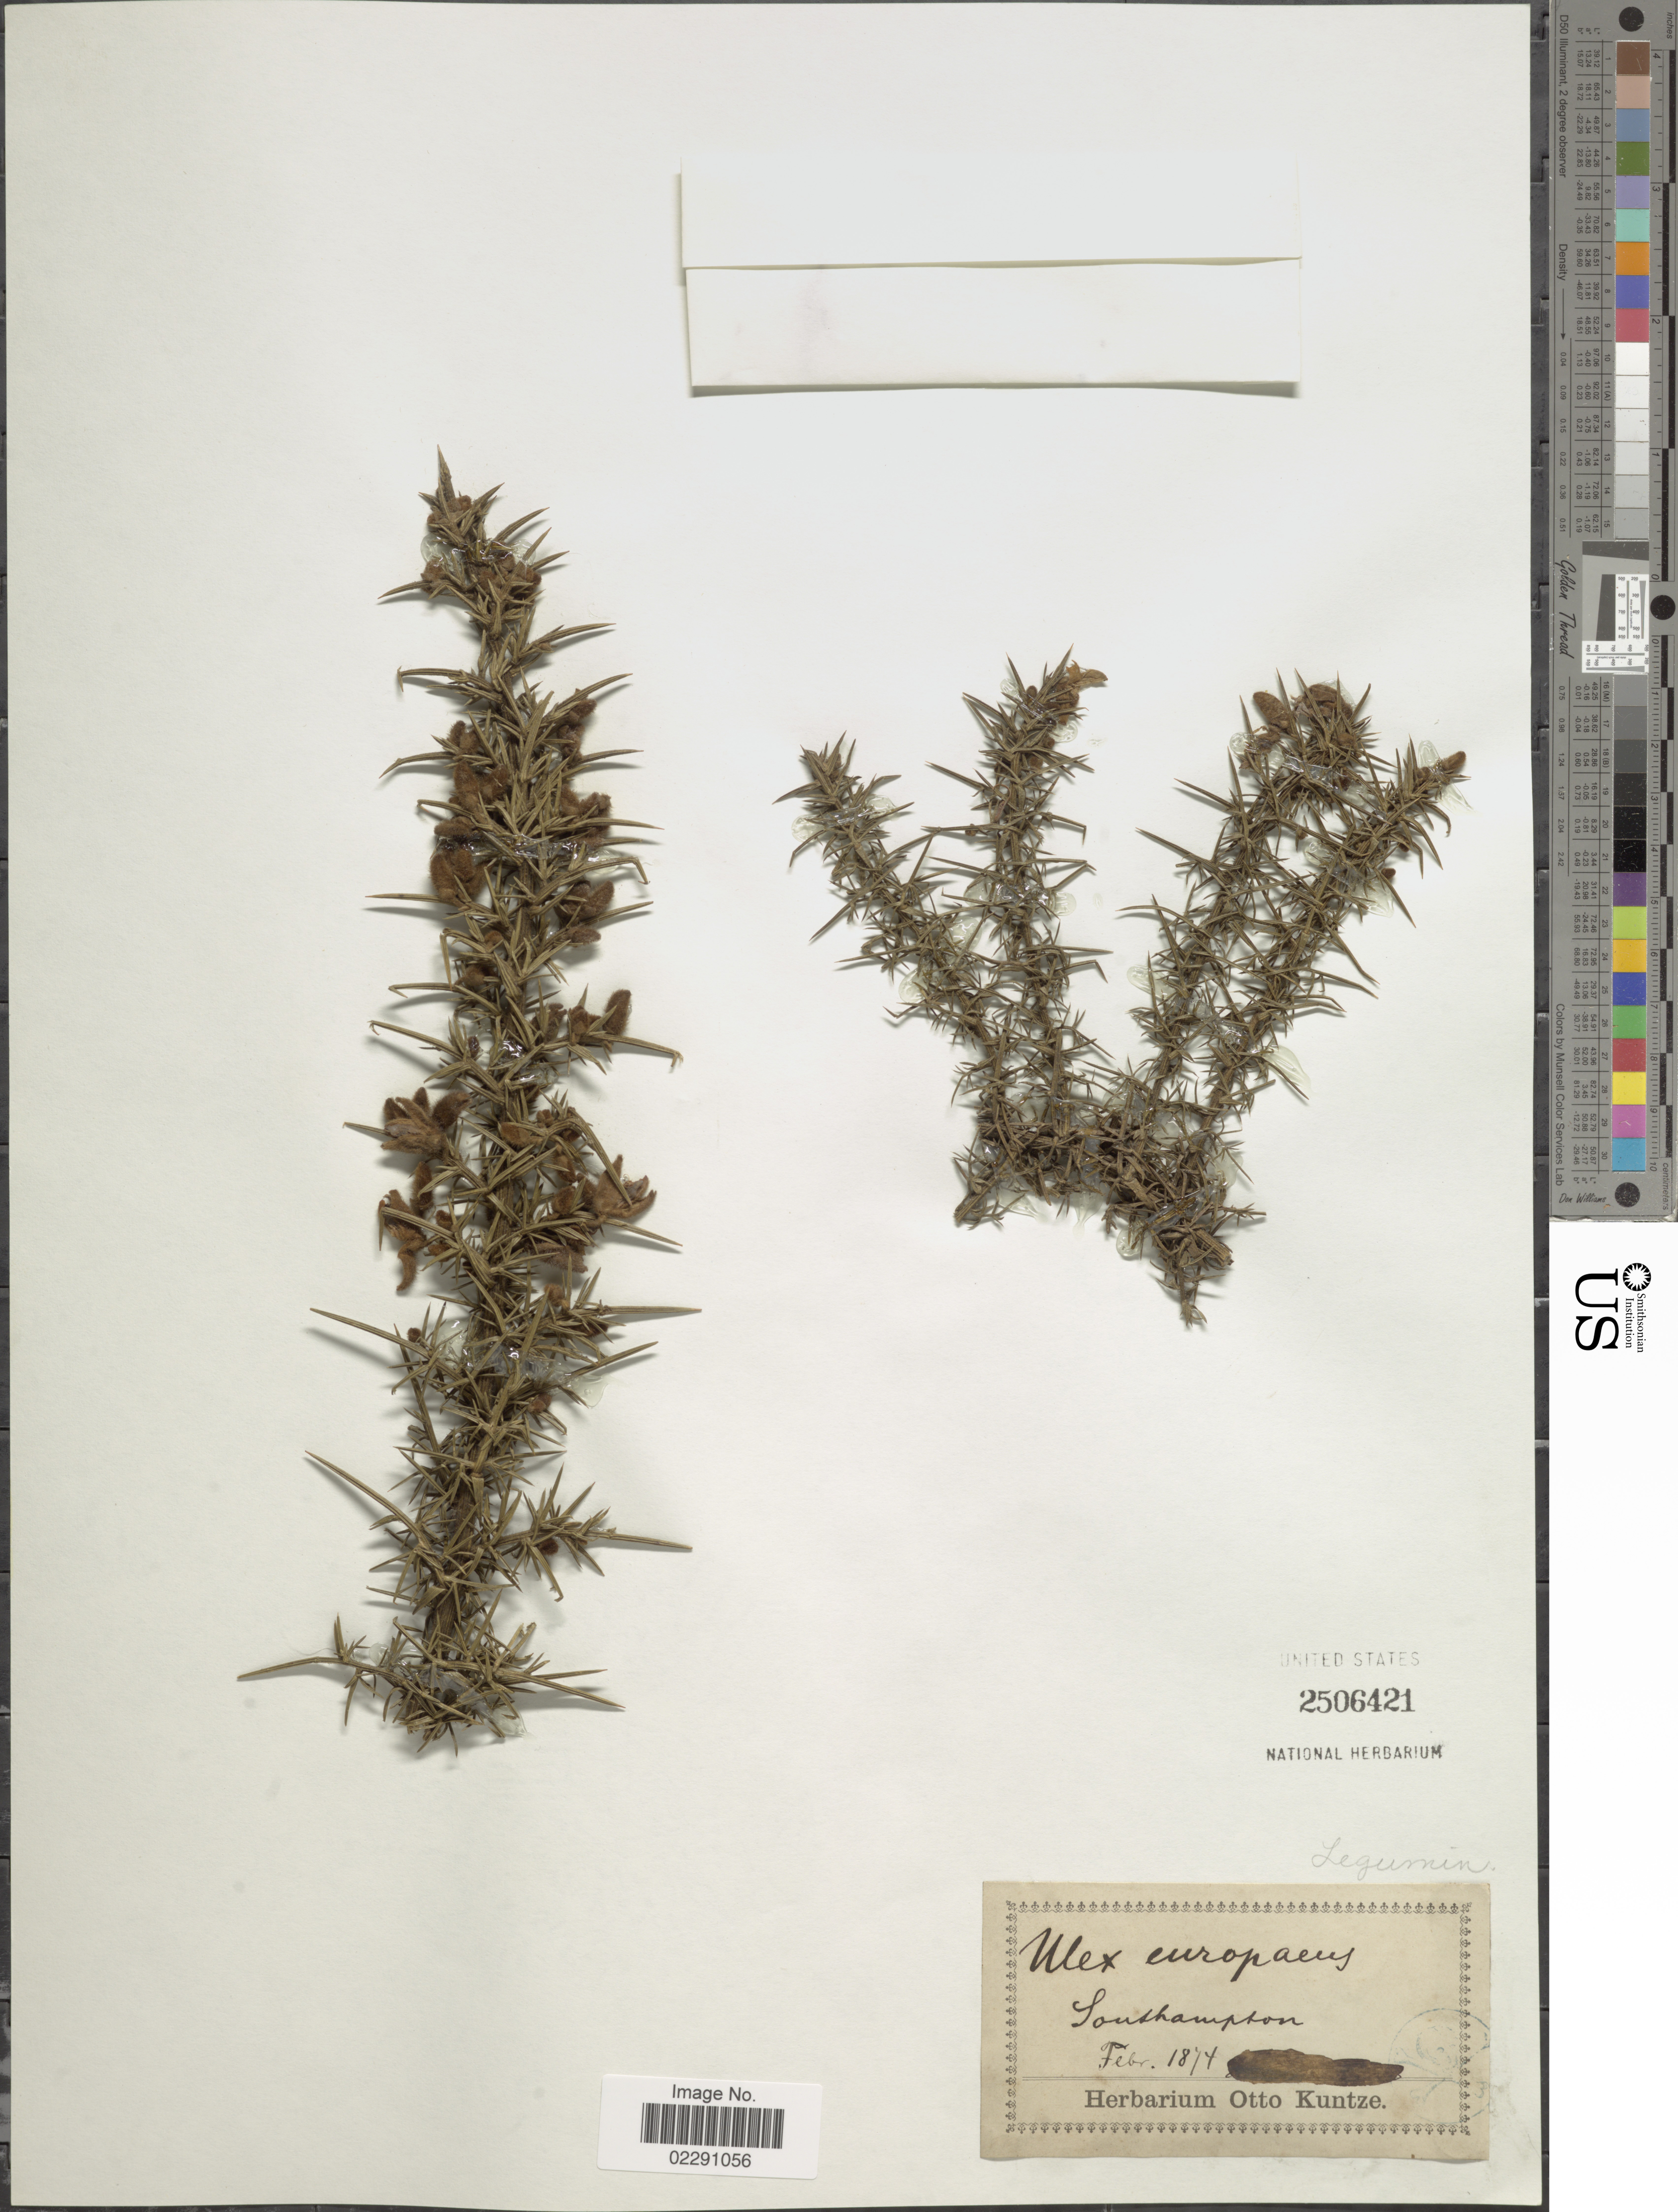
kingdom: Plantae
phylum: Tracheophyta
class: Magnoliopsida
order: Fabales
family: Fabaceae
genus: Ulex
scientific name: Ulex europaeus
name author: L.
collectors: ex herb. Otto Kuntze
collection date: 1874-02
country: United Kingdom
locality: Southampton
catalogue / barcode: US 2506421